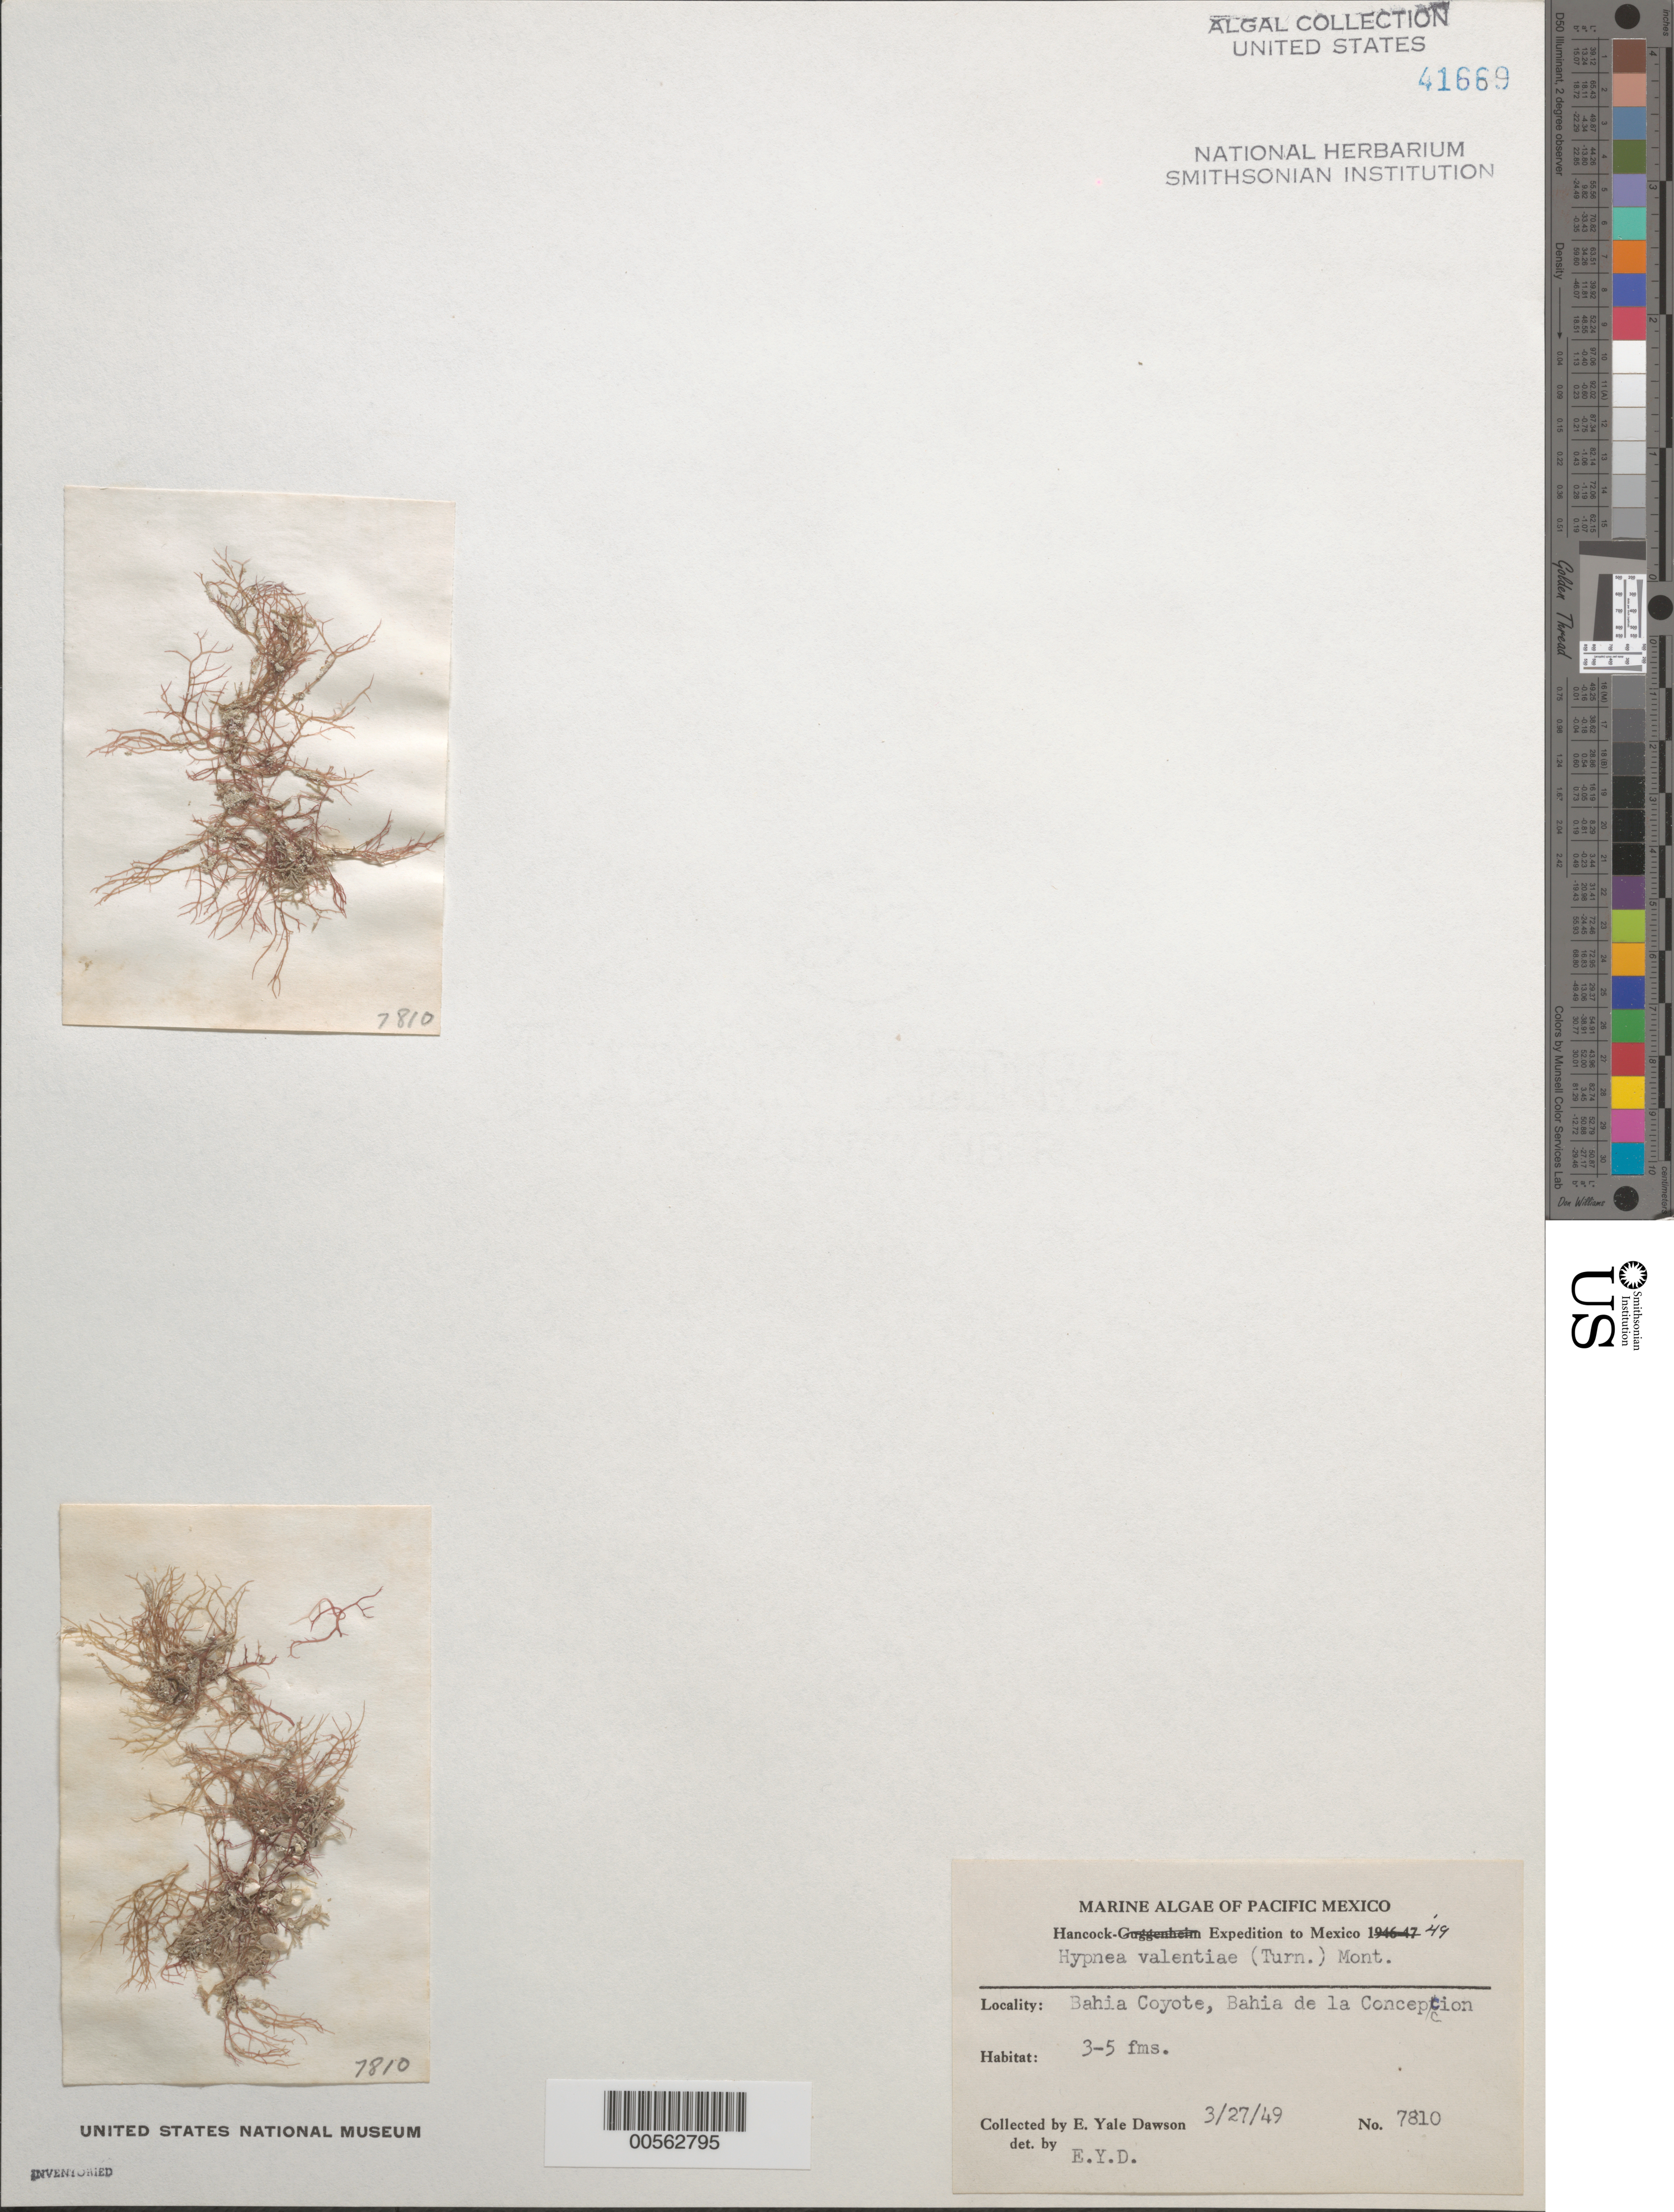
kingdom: Plantae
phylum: Rhodophyta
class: Florideophyceae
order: Gigartinales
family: Cystocloniaceae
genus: Hypnea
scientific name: Hypnea valentiae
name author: (Turner) Mont.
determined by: Dawson, E. Y.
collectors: E. Y. Dawson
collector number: EYD 7810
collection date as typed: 27 Mar 1949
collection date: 1949-03-27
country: Mexico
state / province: Baja California Sur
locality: Bahia Coyote, Bahia Concepcion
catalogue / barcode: US 41669